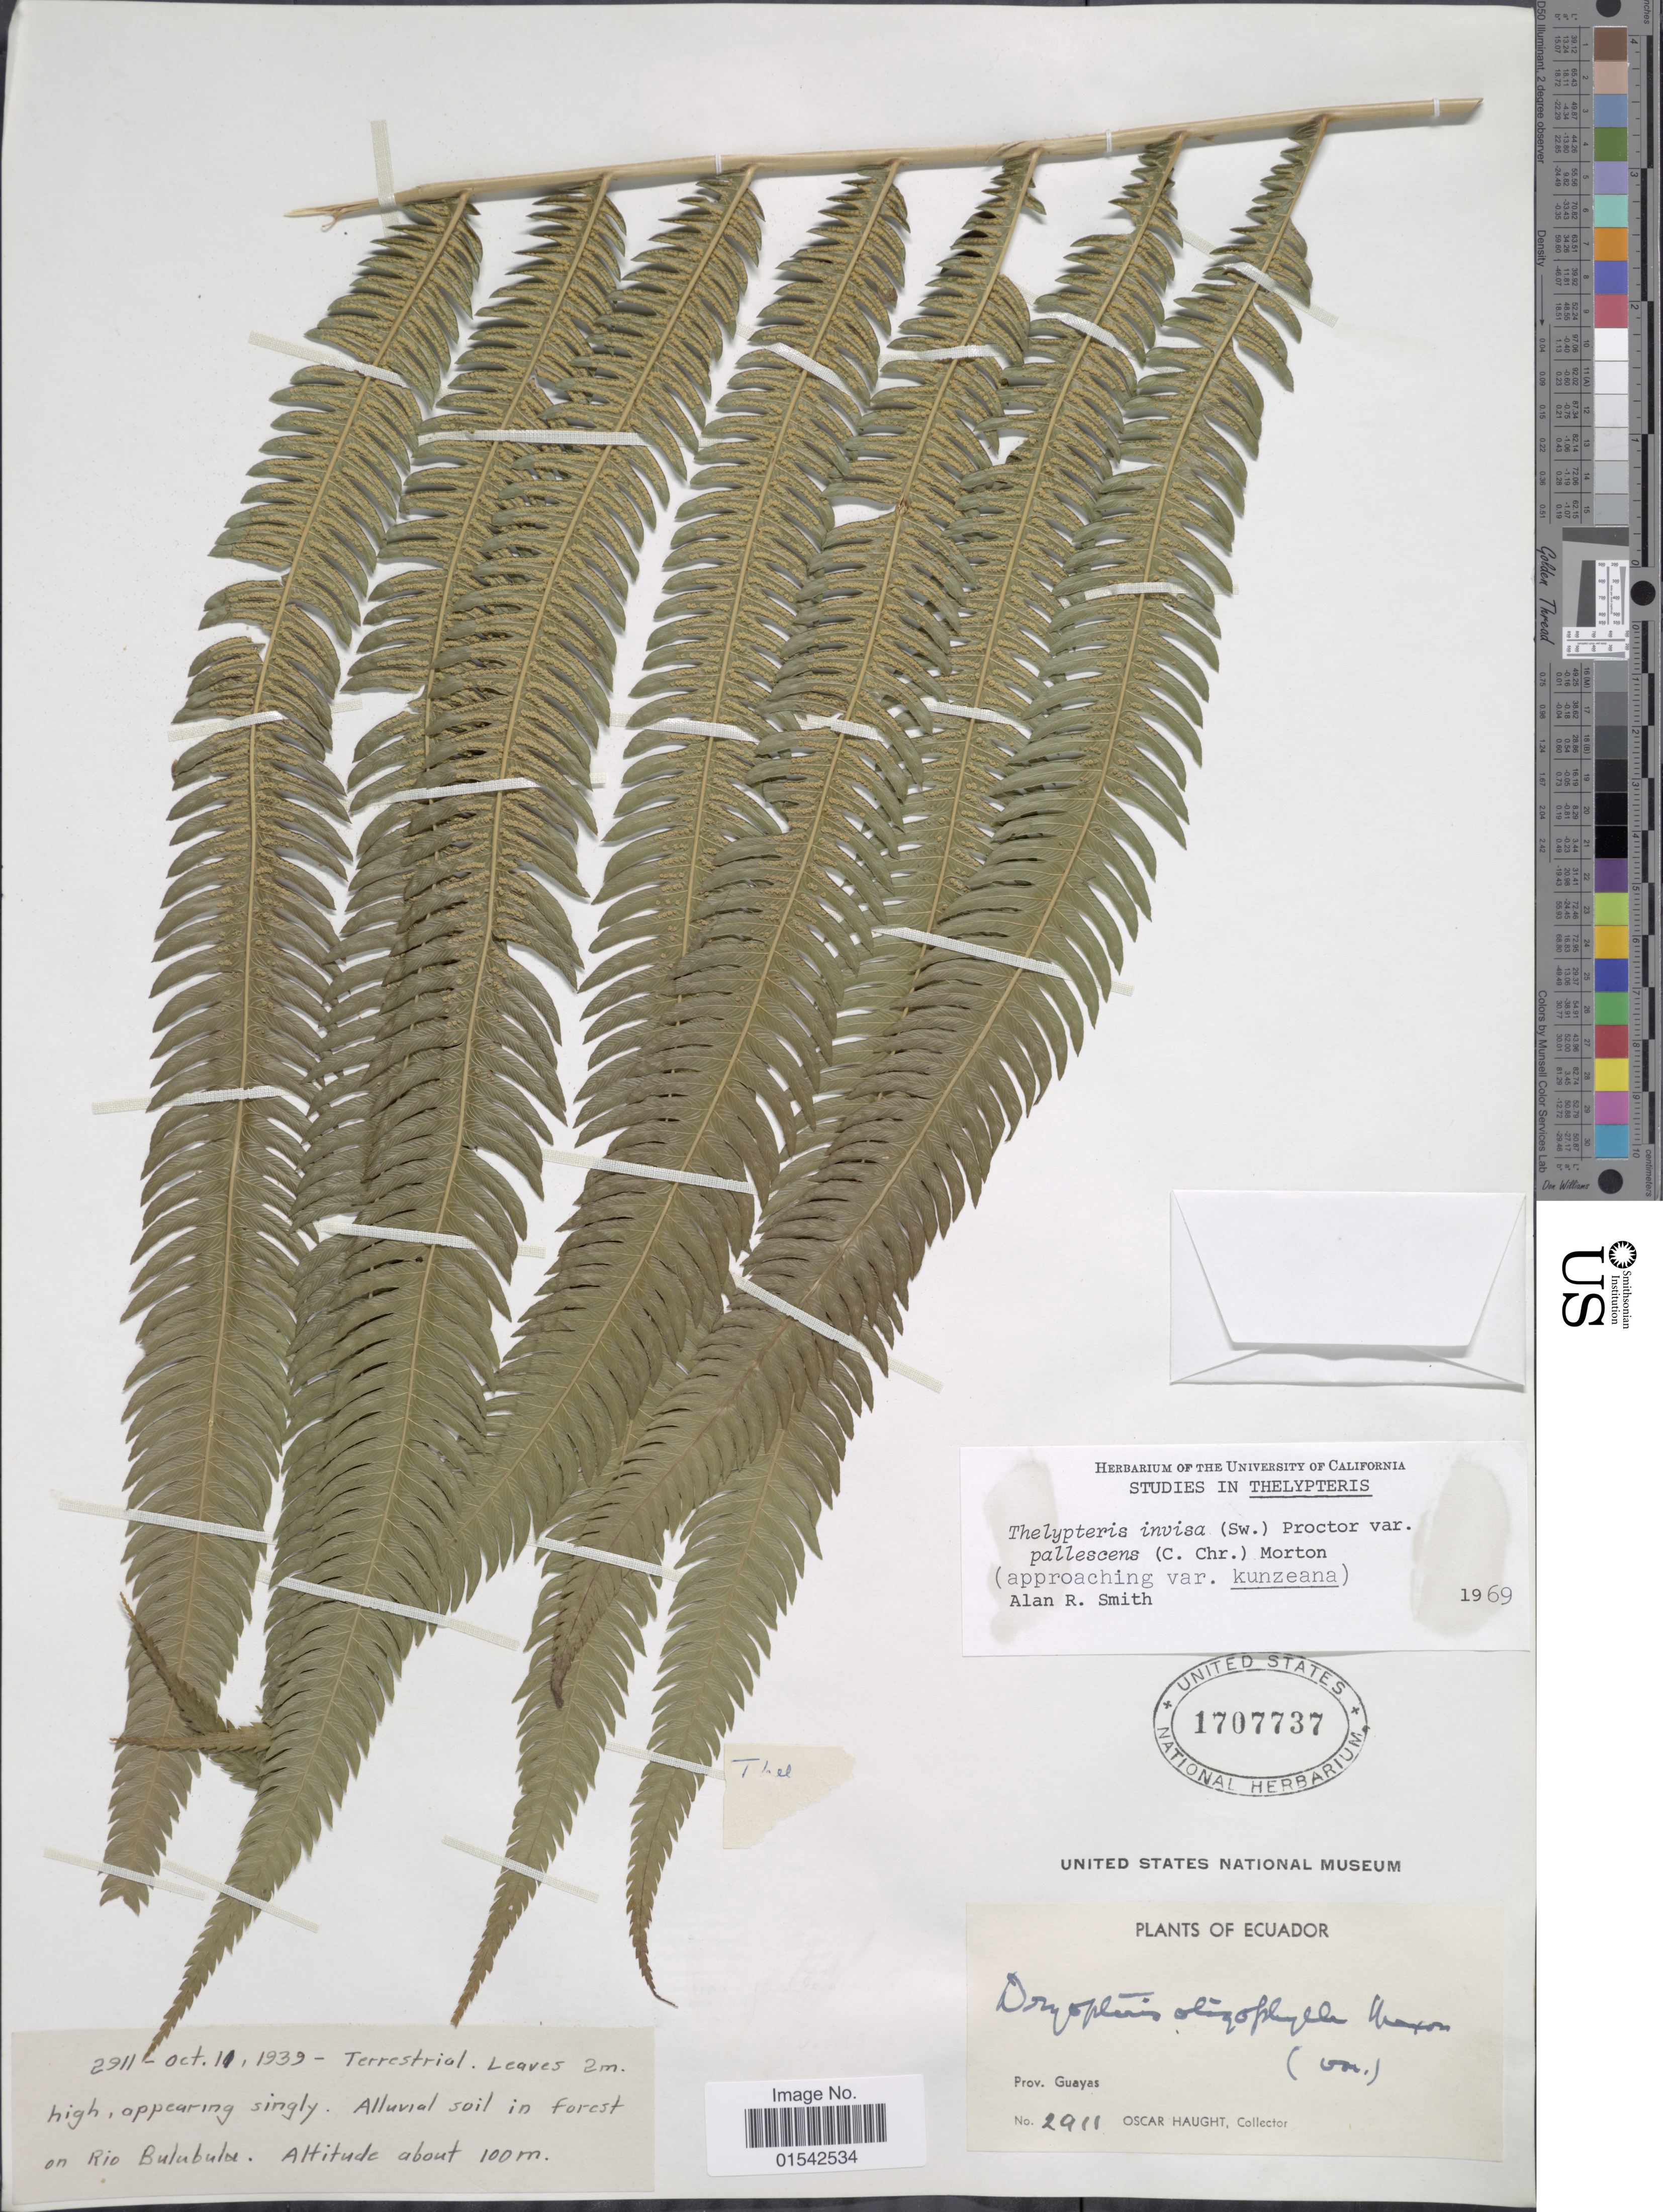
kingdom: Plantae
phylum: Tracheophyta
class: Polypodiopsida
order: Polypodiales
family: Thelypteridaceae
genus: Cyclosorus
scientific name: Cyclosorus grandis (A.R. Sm.) var. pallescens (C. Chr.) comb. ined.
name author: (A.R. Sm.)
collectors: O. L. Haught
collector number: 2911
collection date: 1939-10-11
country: Ecuador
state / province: Guayas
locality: Alluvial soil in forest on Rio Bulubula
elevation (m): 100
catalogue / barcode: US 1707737